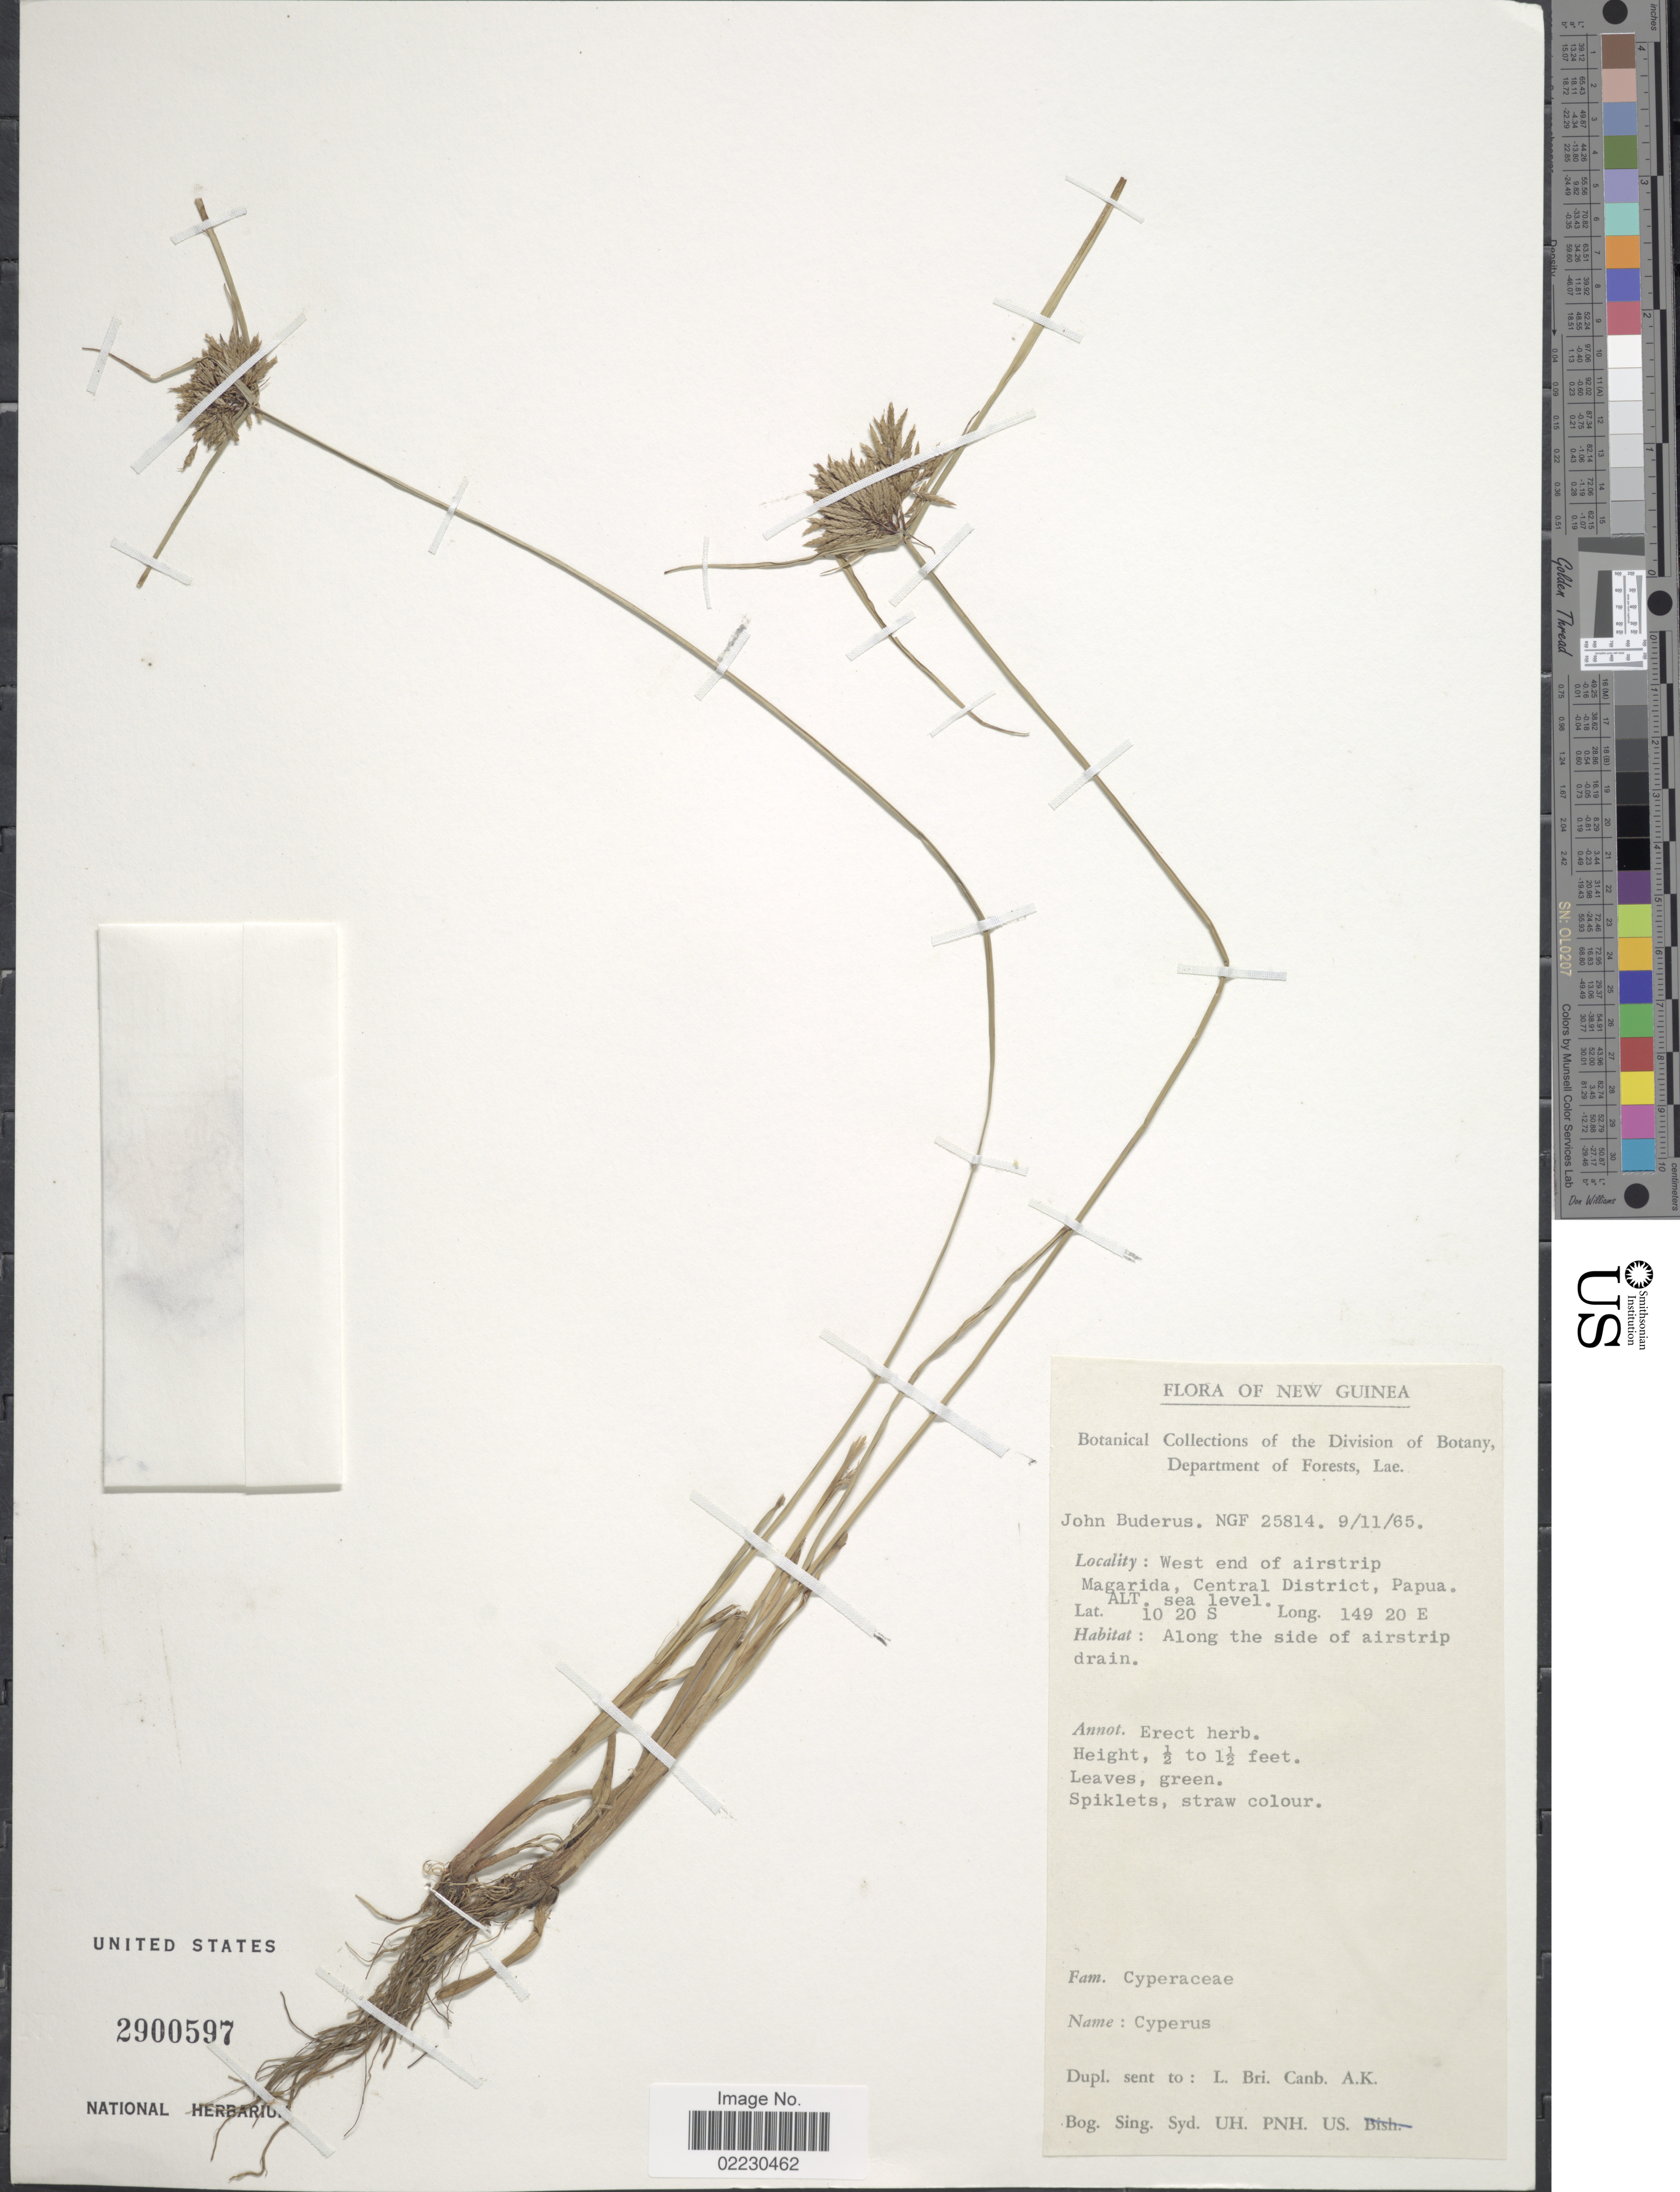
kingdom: Plantae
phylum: Tracheophyta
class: Liliopsida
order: Poales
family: Cyperaceae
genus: Cyperus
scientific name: Cyperus polystachyos var. polystachyos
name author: Rottb.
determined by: Strong, Mark T., (BOT), Smithsonian Institution - National Museum of Natural History (UNITED STATES)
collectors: J. Buderus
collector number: NGF25814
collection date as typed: Transcribed d/m/y: 9/11/65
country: Papua New Guinea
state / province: Central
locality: West end of airstrip Magarida, Central District, Papua, New Guinea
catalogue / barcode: US 2900597